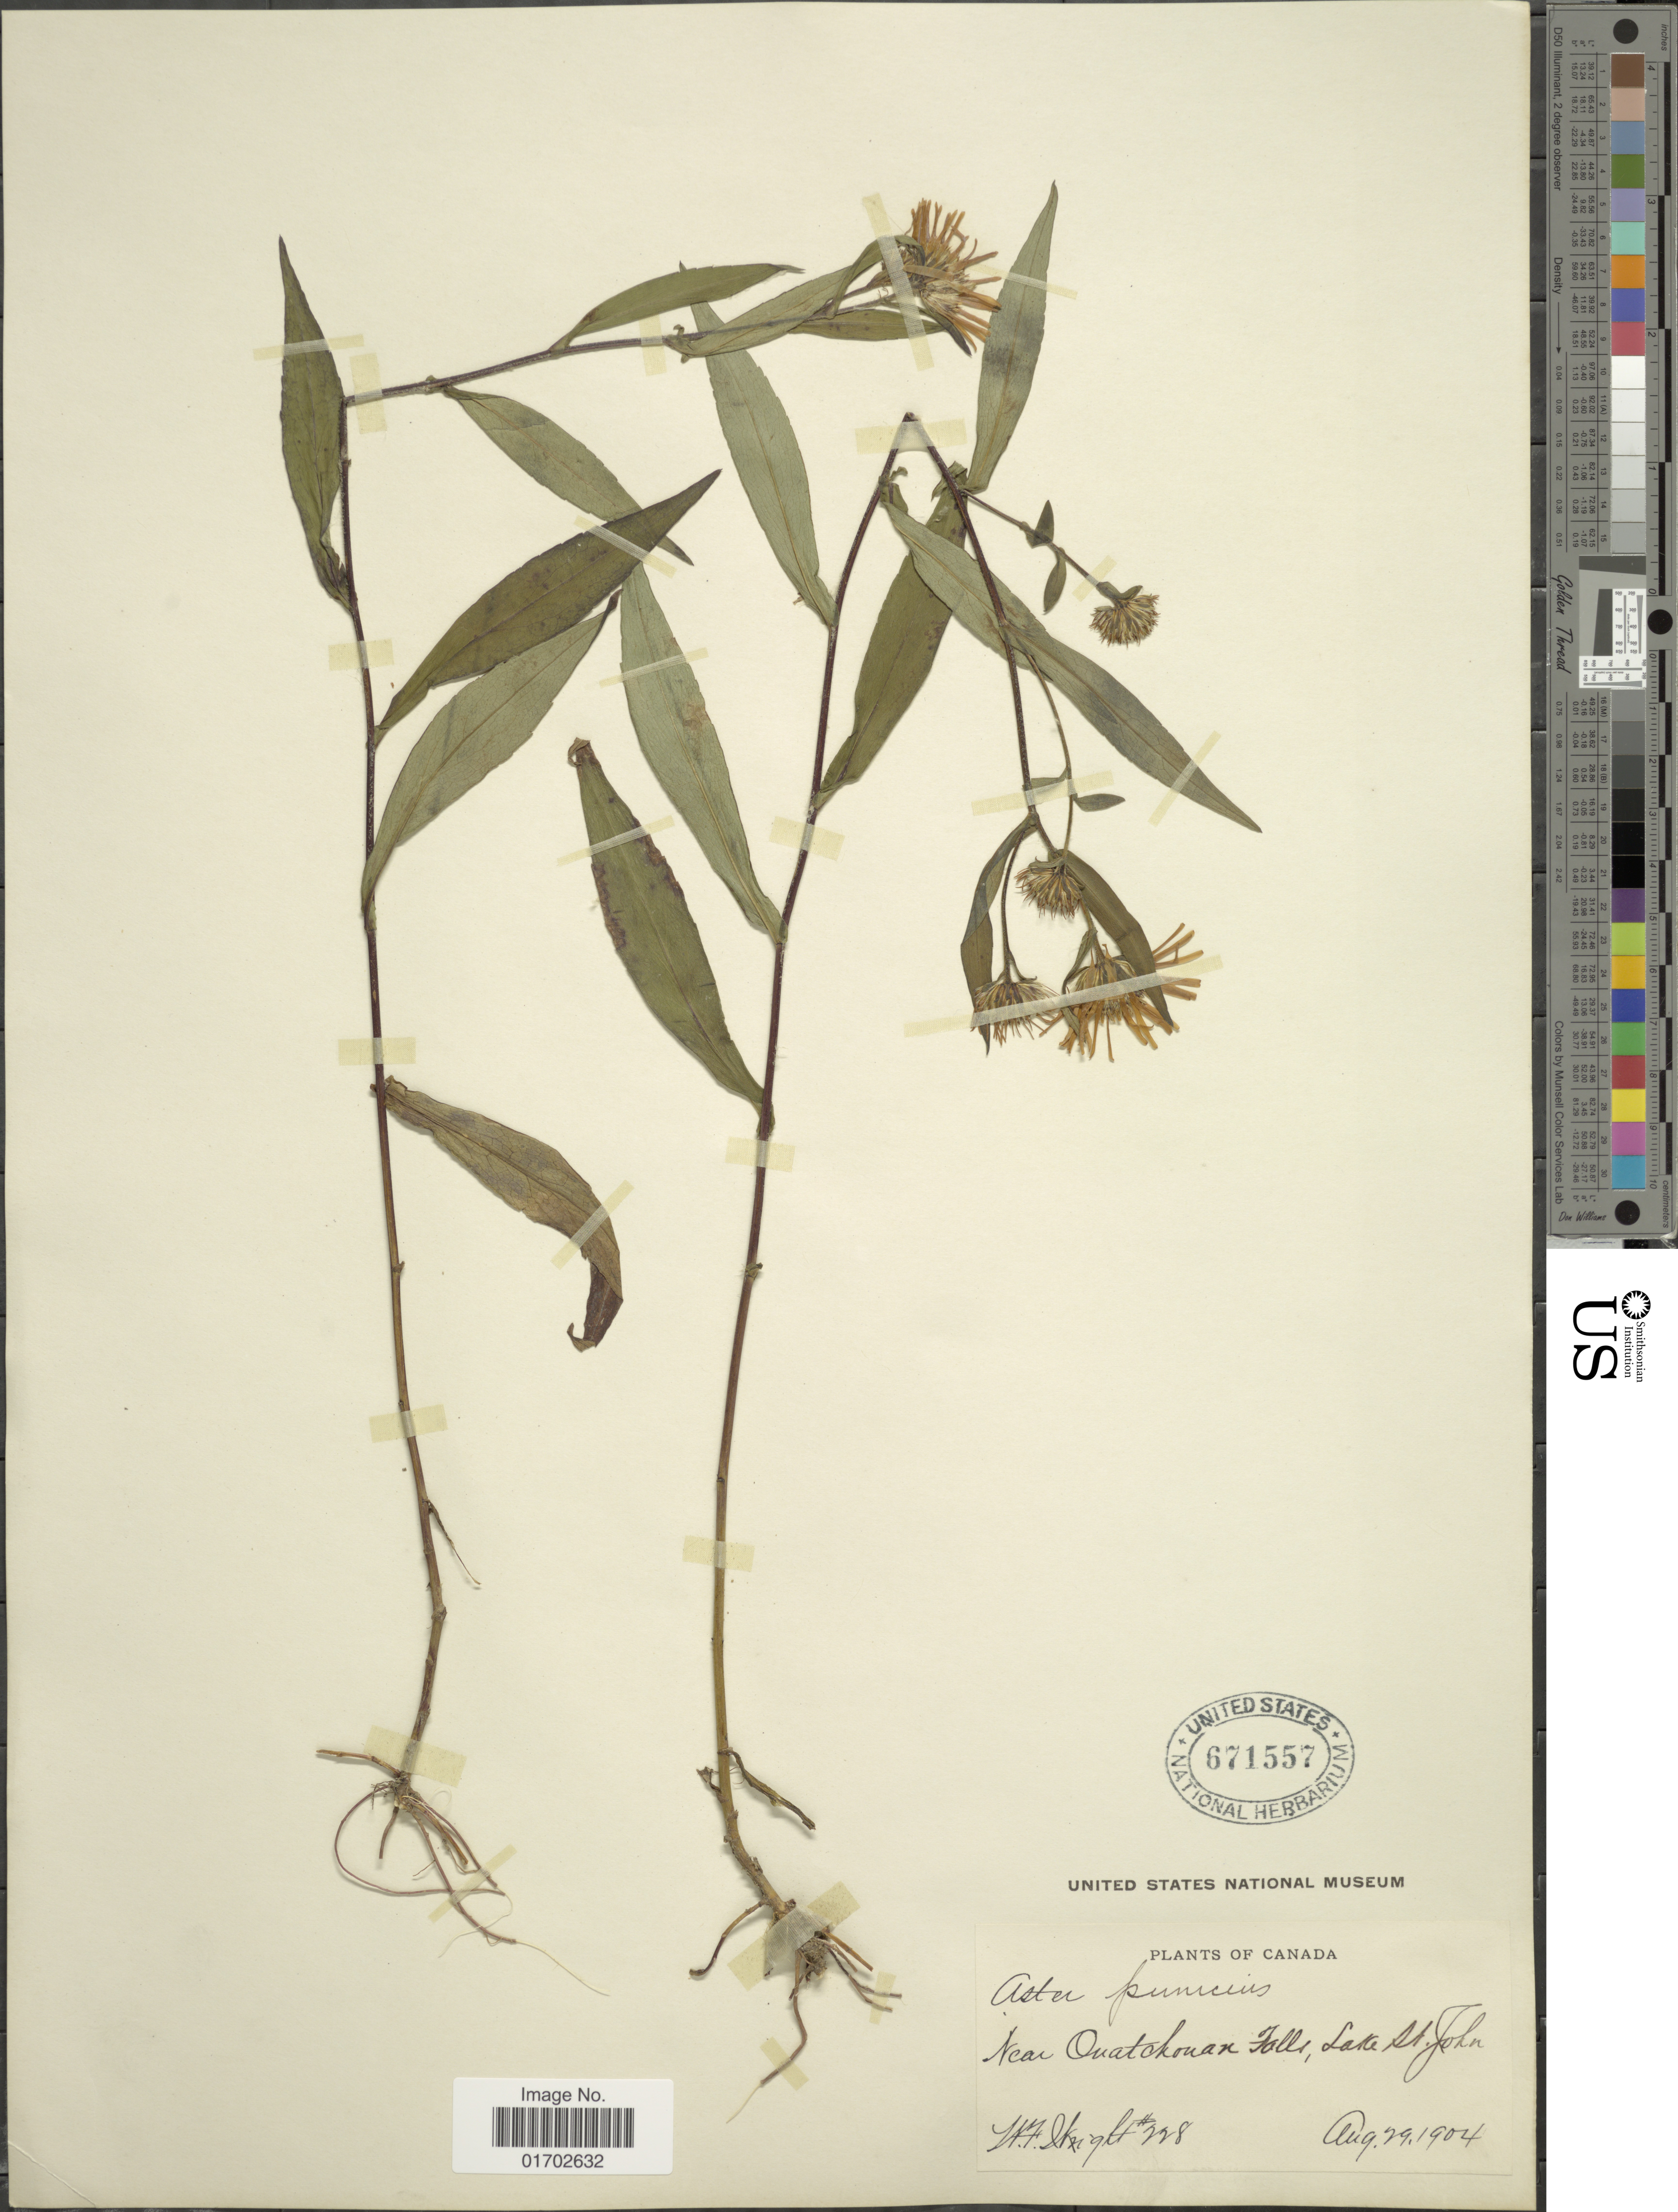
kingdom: Plantae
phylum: Tracheophyta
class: Magnoliopsida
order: Asterales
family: Asteraceae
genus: Symphyotrichum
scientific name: Symphyotrichum puniceum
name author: (L.) Á. Löve & D. Löve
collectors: W. F. Wright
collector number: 228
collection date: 1904-08-29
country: Canada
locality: Near Ouatchonan Falls, Lake St. John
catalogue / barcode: US 671557